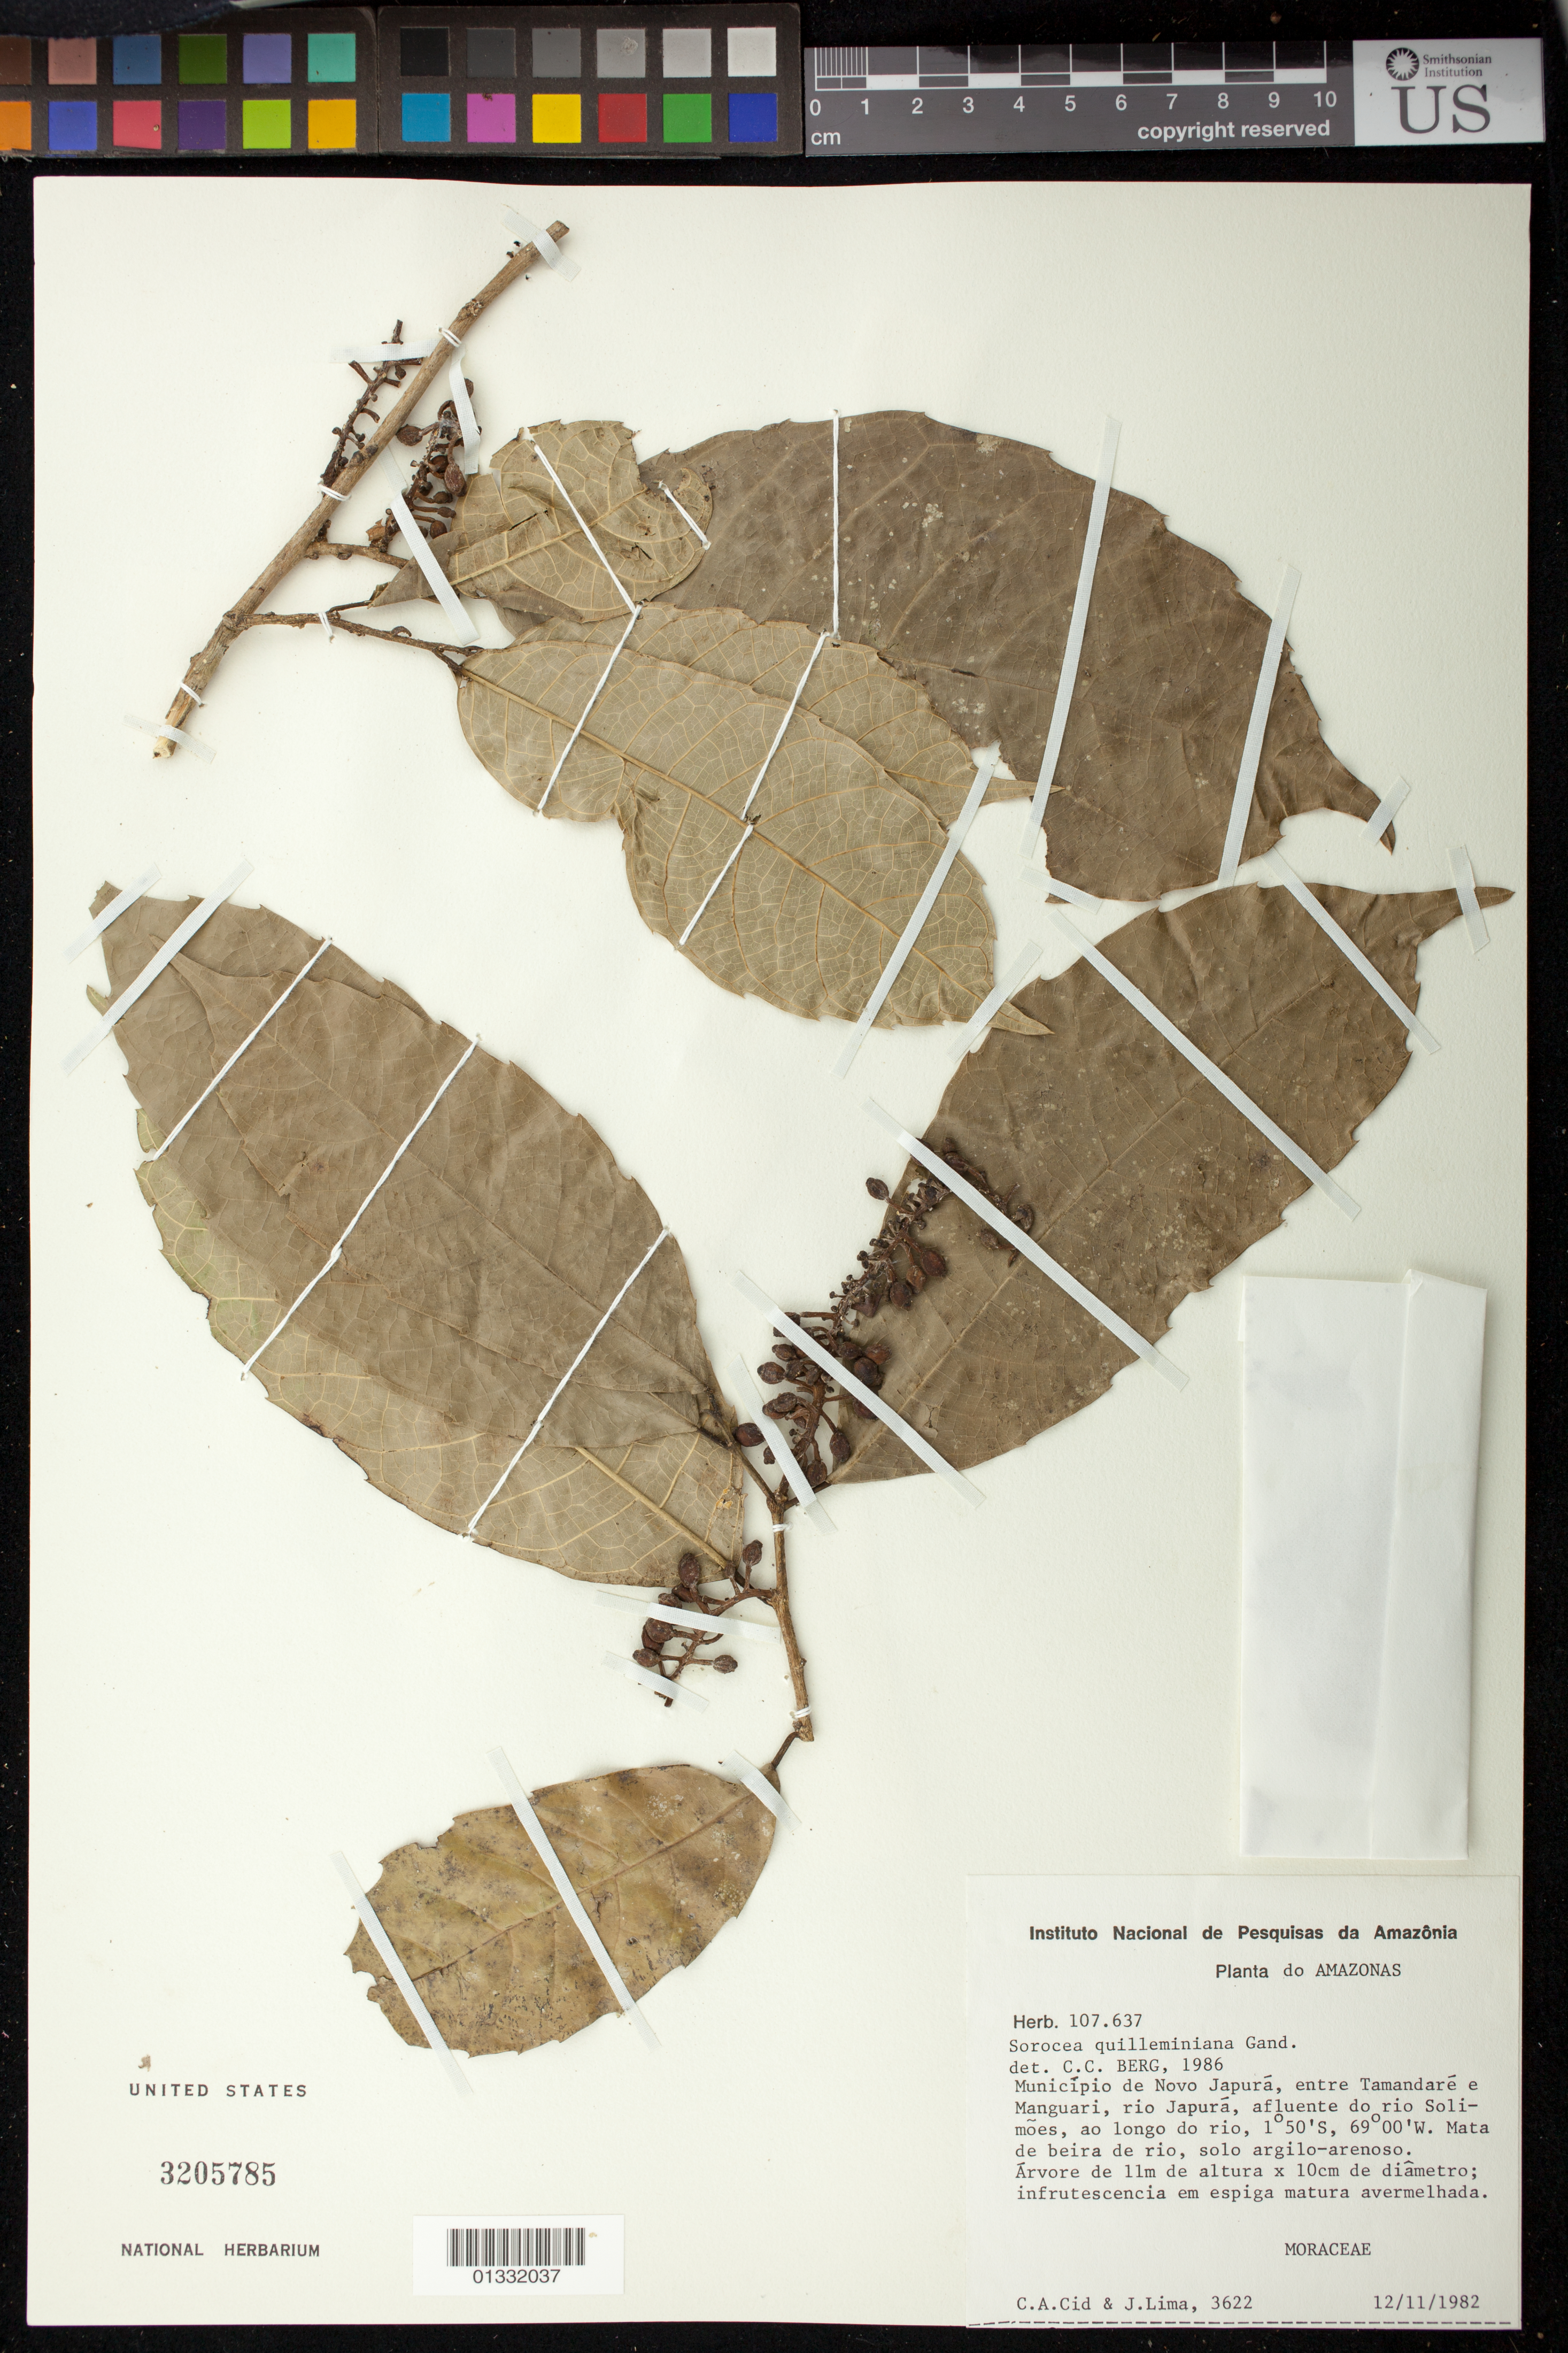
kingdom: Plantae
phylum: Tracheophyta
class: Magnoliopsida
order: Rosales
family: Moraceae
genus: Sorocea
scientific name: Sorocea guilleminiana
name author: Gaudich.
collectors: C. A. Cid Ferreira & J. Lima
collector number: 3622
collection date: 1982-11-12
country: Brazil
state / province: Amazônas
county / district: Japurá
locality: Município de Novo Japurá, entre Tamandaré e Manguari, rio Japurá, afluente do rio Solimões, ao longo do rio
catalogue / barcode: US 3205785